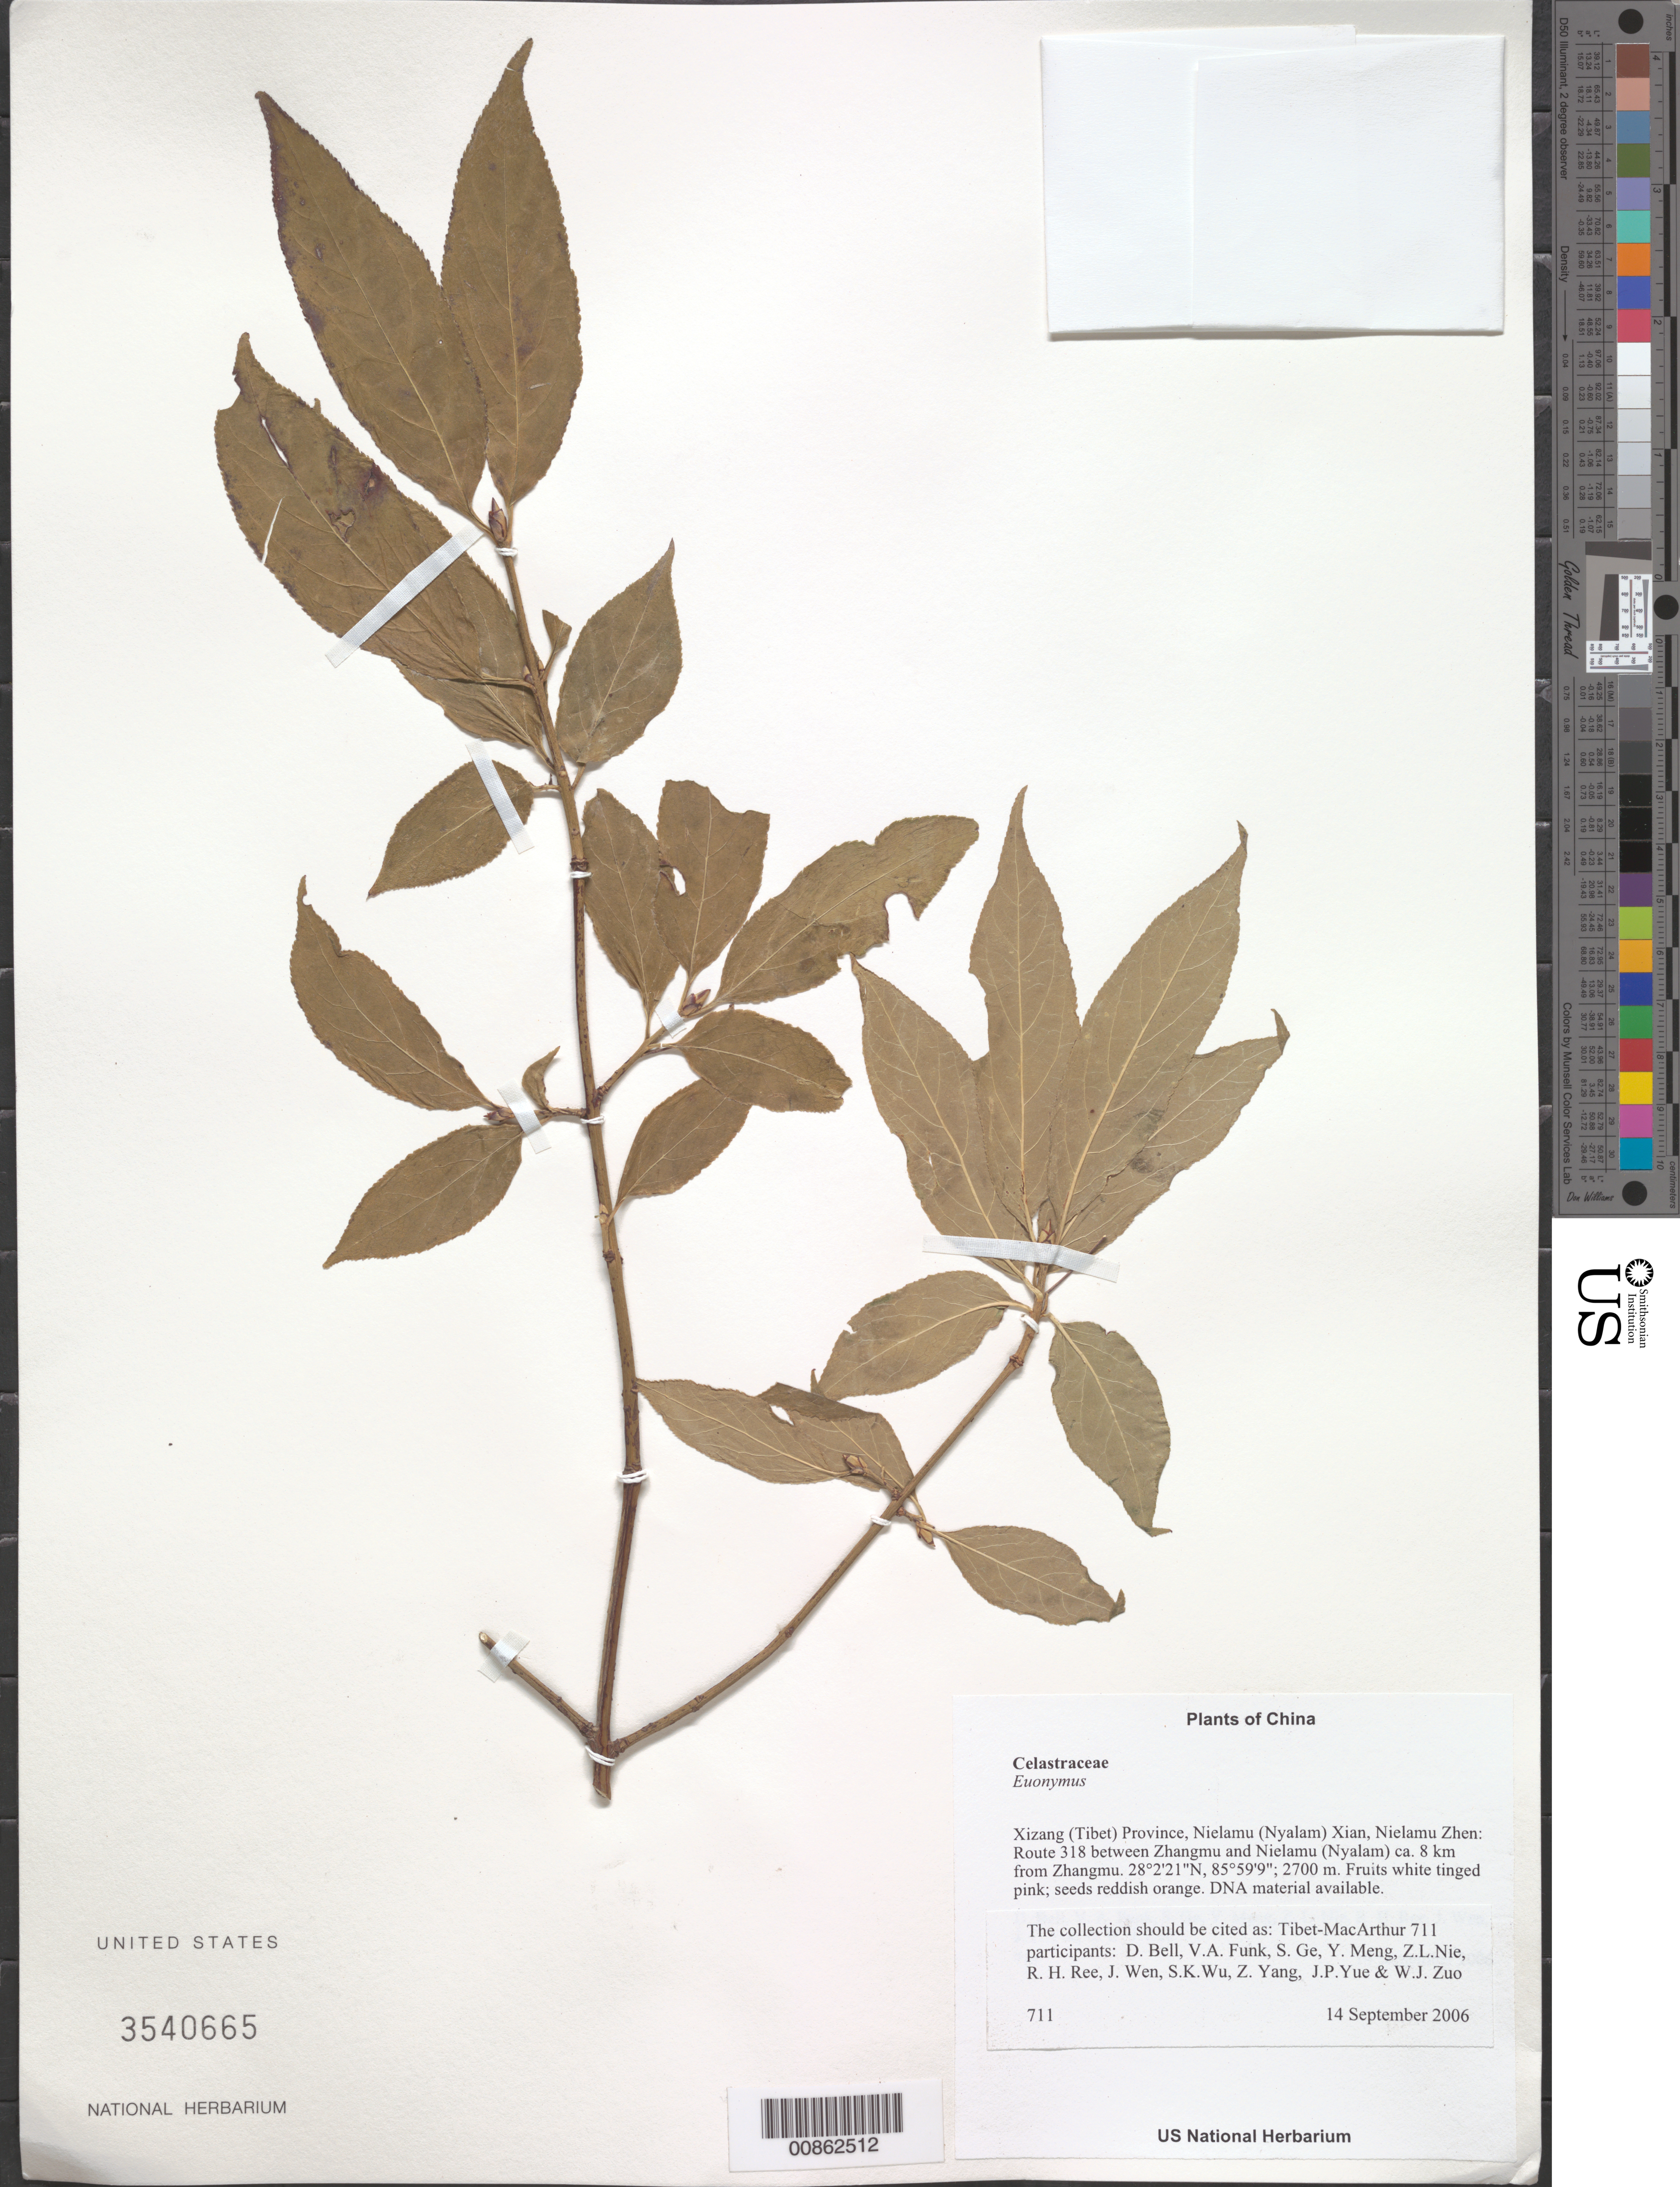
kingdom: Plantae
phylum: Tracheophyta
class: Magnoliopsida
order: Celastrales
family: Celastraceae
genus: Euonymus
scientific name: Euonymus sp.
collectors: Tibet-MacArthur, D. A. Bell, V. Funk, S. Ge, Y. Meng, Z. Nie, R. Ree, J. Wen, J. Yue & W. Zuo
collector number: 711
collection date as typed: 14 Sep 2006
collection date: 2006-09-14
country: China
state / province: Xizang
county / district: Nielamu (Nyalam) Xian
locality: Nielamu Zhen. Route 318 between Zhangmu and Nielamu (Nyalam) ca. 8 km from Zhangmu.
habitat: Rocky slope with scattered shrubs.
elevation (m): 2700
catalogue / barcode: US 3540665